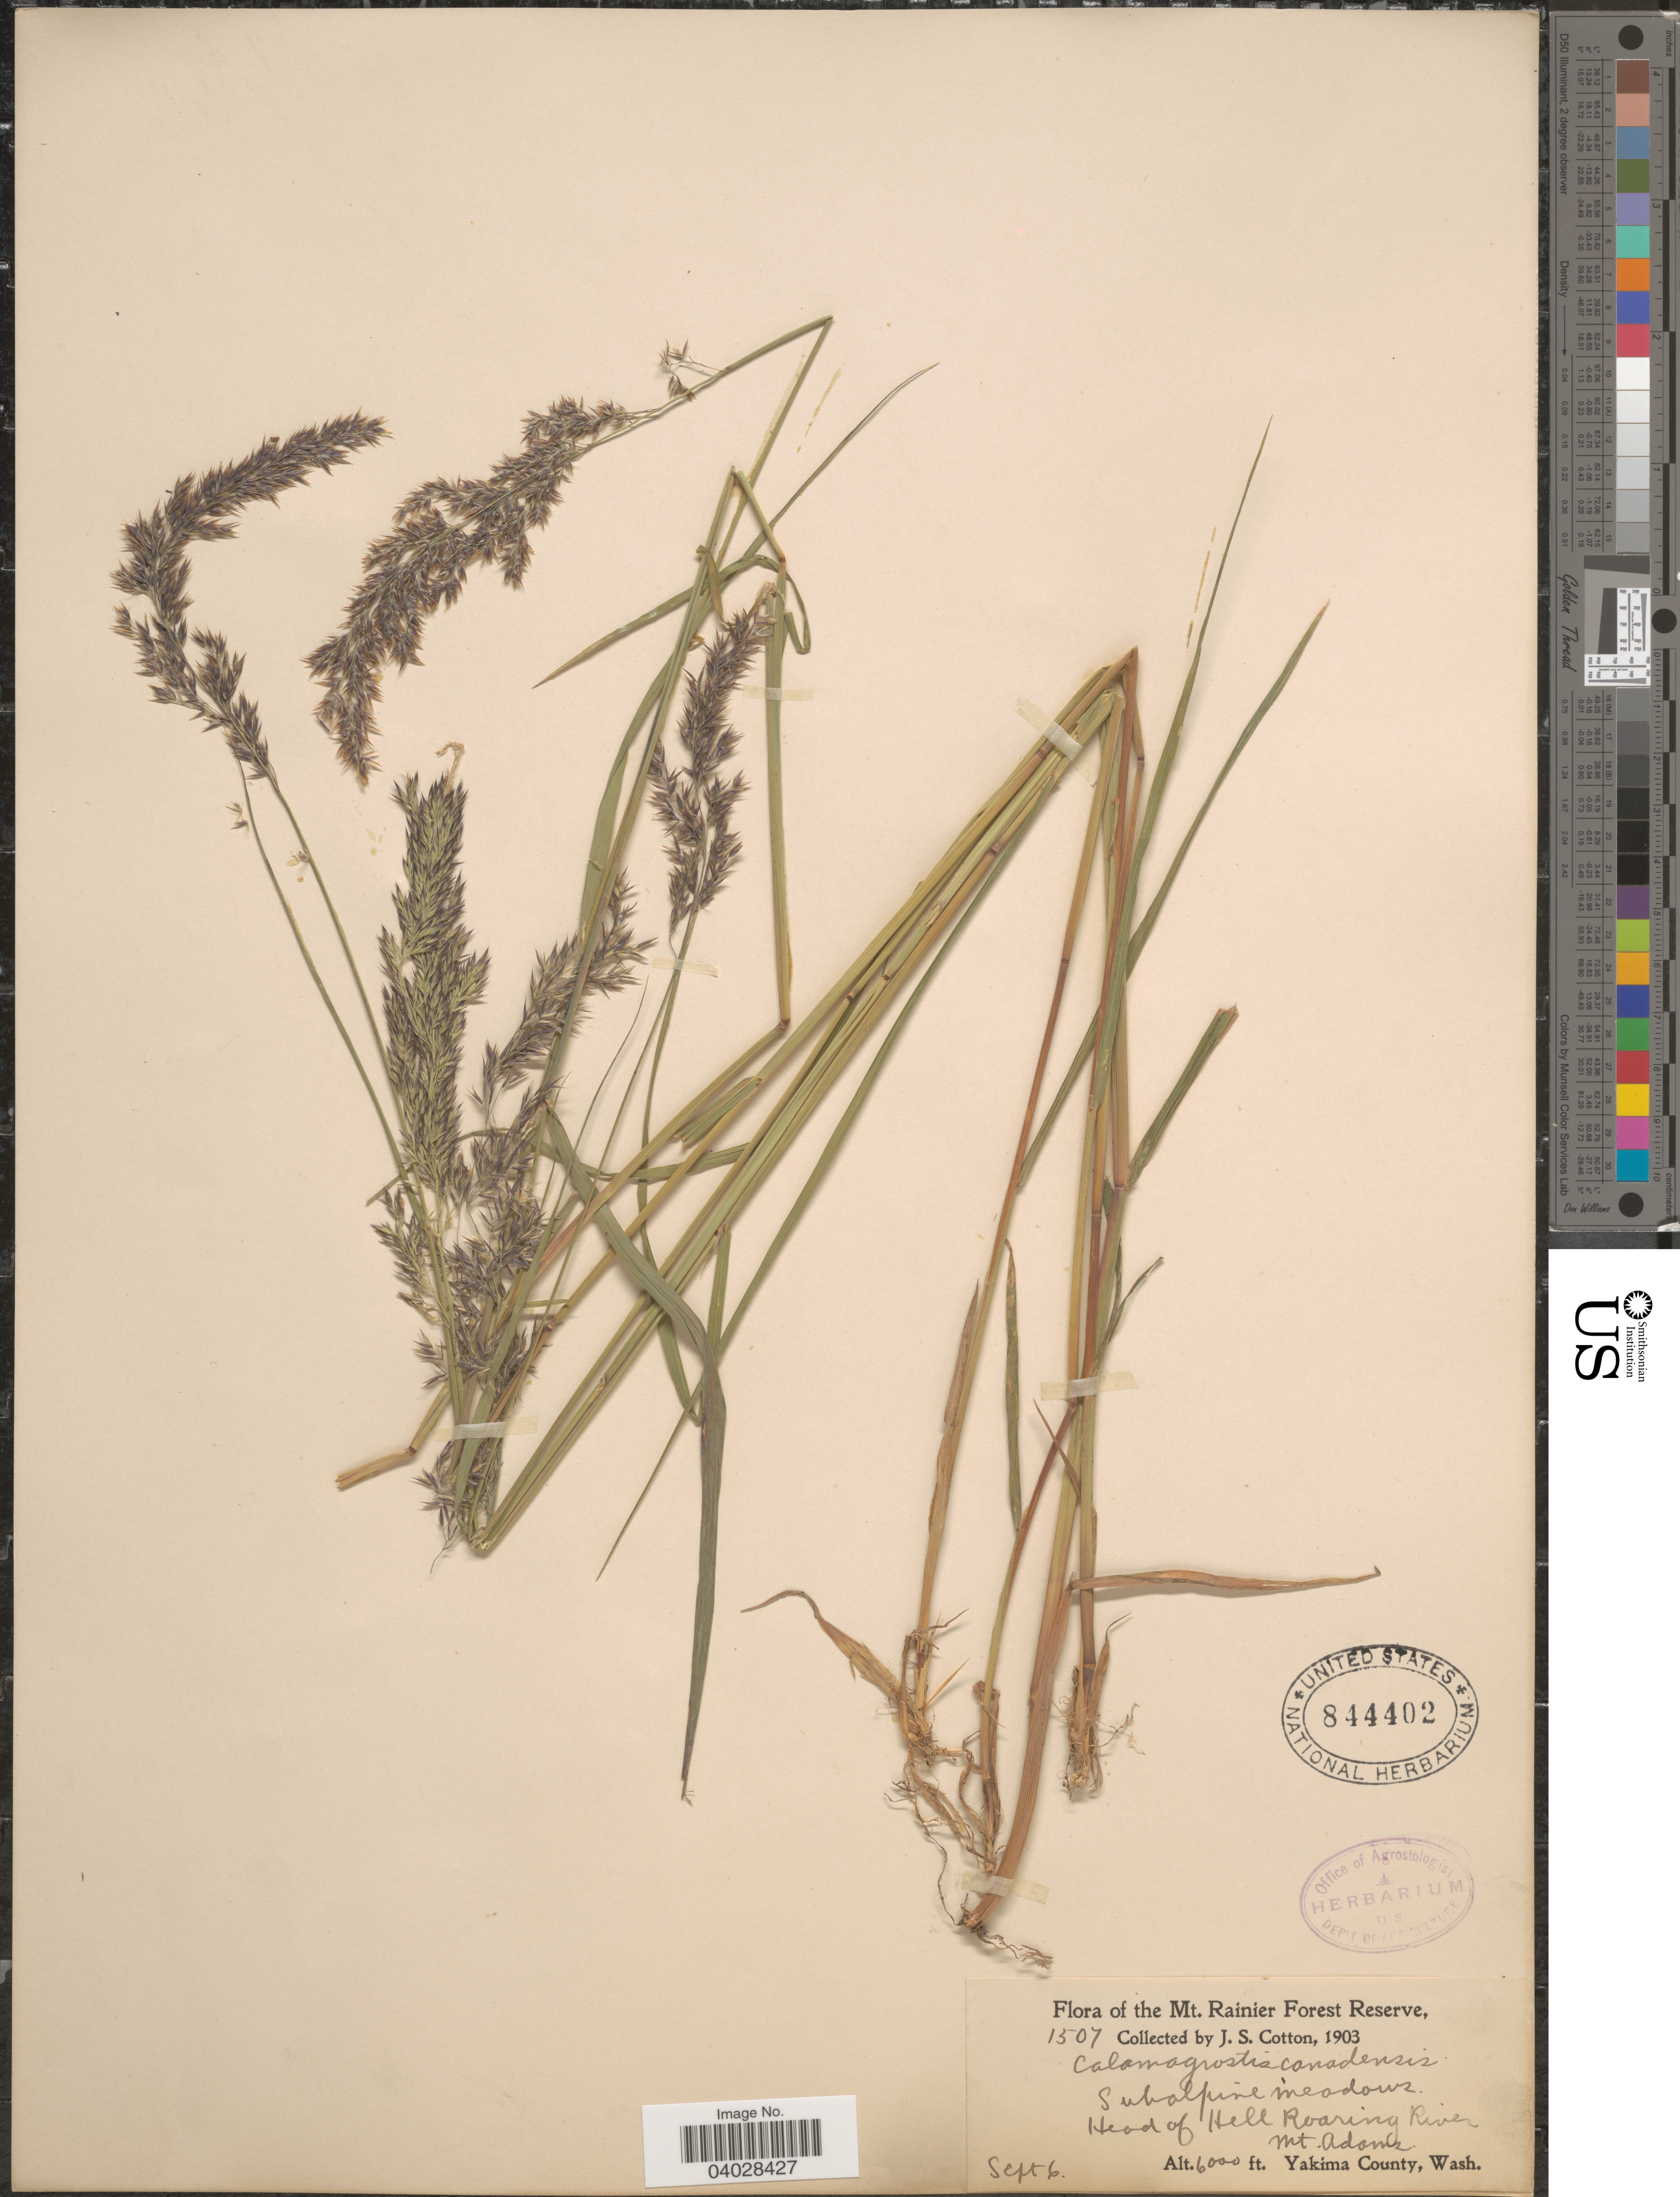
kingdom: Plantae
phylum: Tracheophyta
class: Liliopsida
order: Poales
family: Poaceae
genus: Calamagrostis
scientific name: Calamagrostis canadensis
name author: (Michx.) P. Beauv.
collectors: J. S. Cotton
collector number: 1507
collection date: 1903-09-06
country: United States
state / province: Washington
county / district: Yakima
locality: The Mt. Rainier Forest Reserve. Subalpine meadows. Head of Hell Roaring River. Mt. Adams. Yakima County.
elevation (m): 1829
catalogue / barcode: US 844402